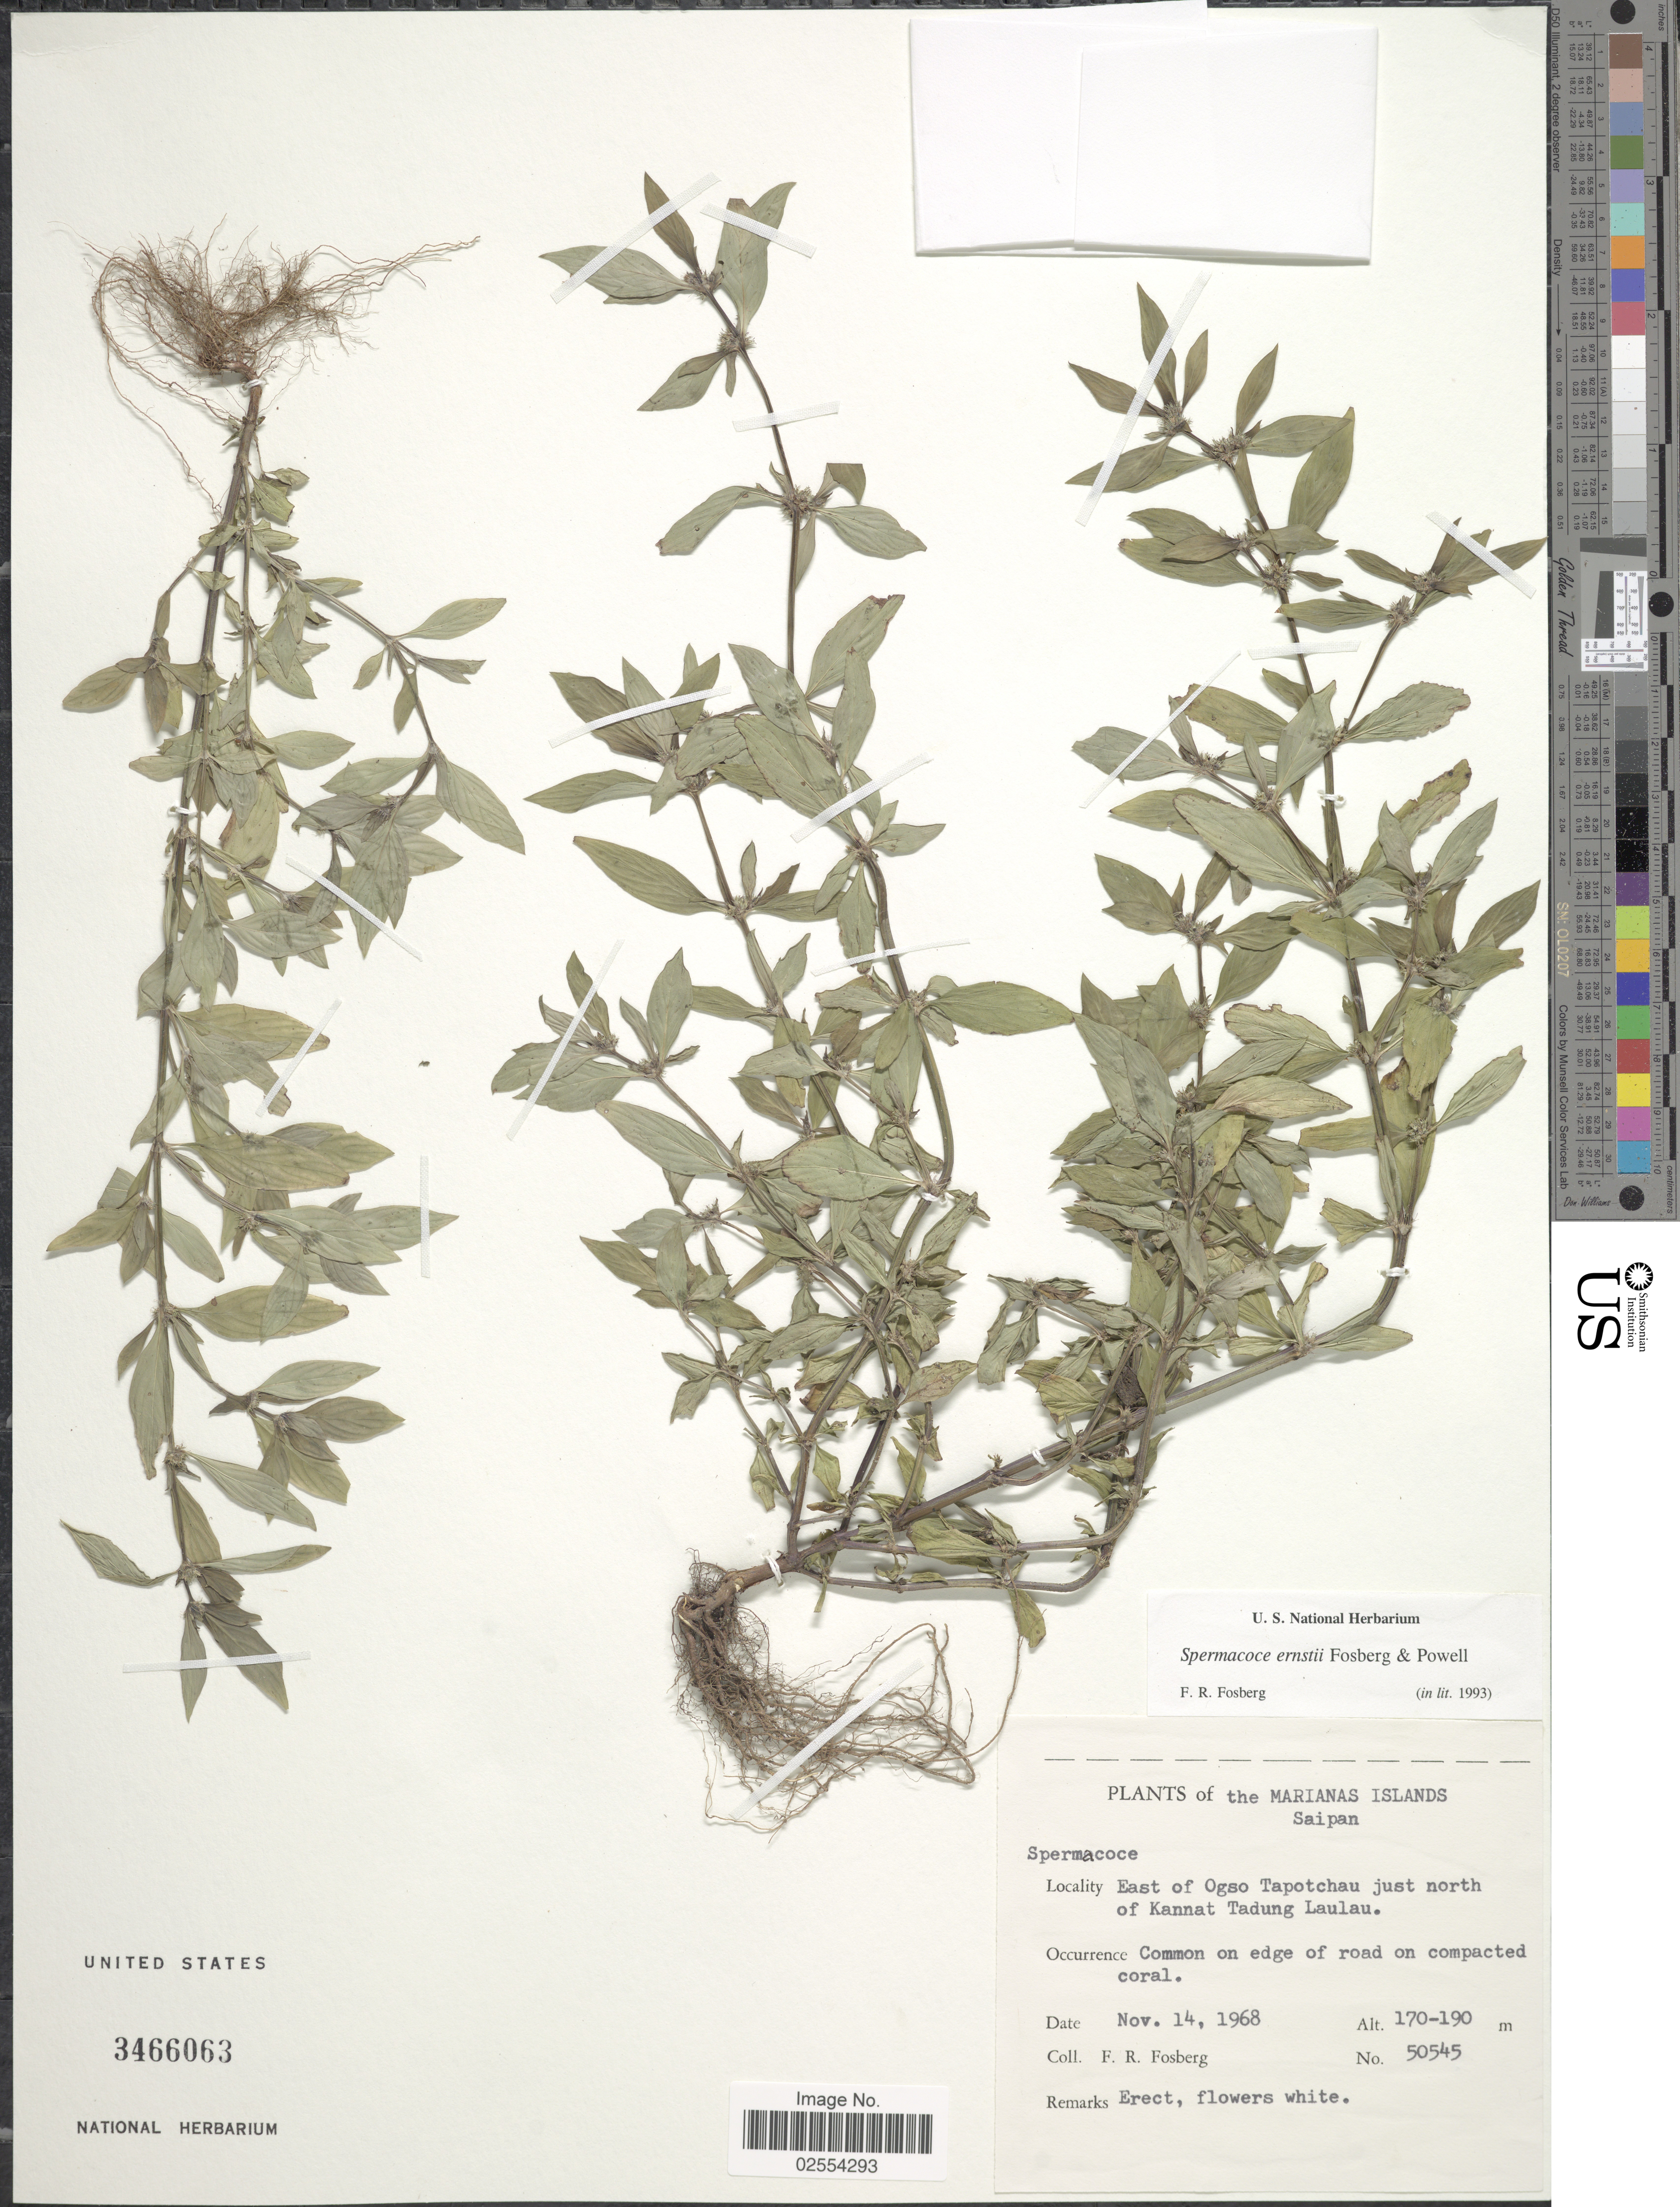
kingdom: Plantae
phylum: Tracheophyta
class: Magnoliopsida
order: Gentianales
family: Rubiaceae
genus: Spermacoce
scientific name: Spermacoce ernstii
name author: Fosberg & D.A. Powell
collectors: F. R. Fosberg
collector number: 50545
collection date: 1968-11-14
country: Northern Mariana Islands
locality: The Marianas Islands, Saipan, East of Ogso Tapotchau just north of Kannat Tadung Laulau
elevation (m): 170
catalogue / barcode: US 3466063